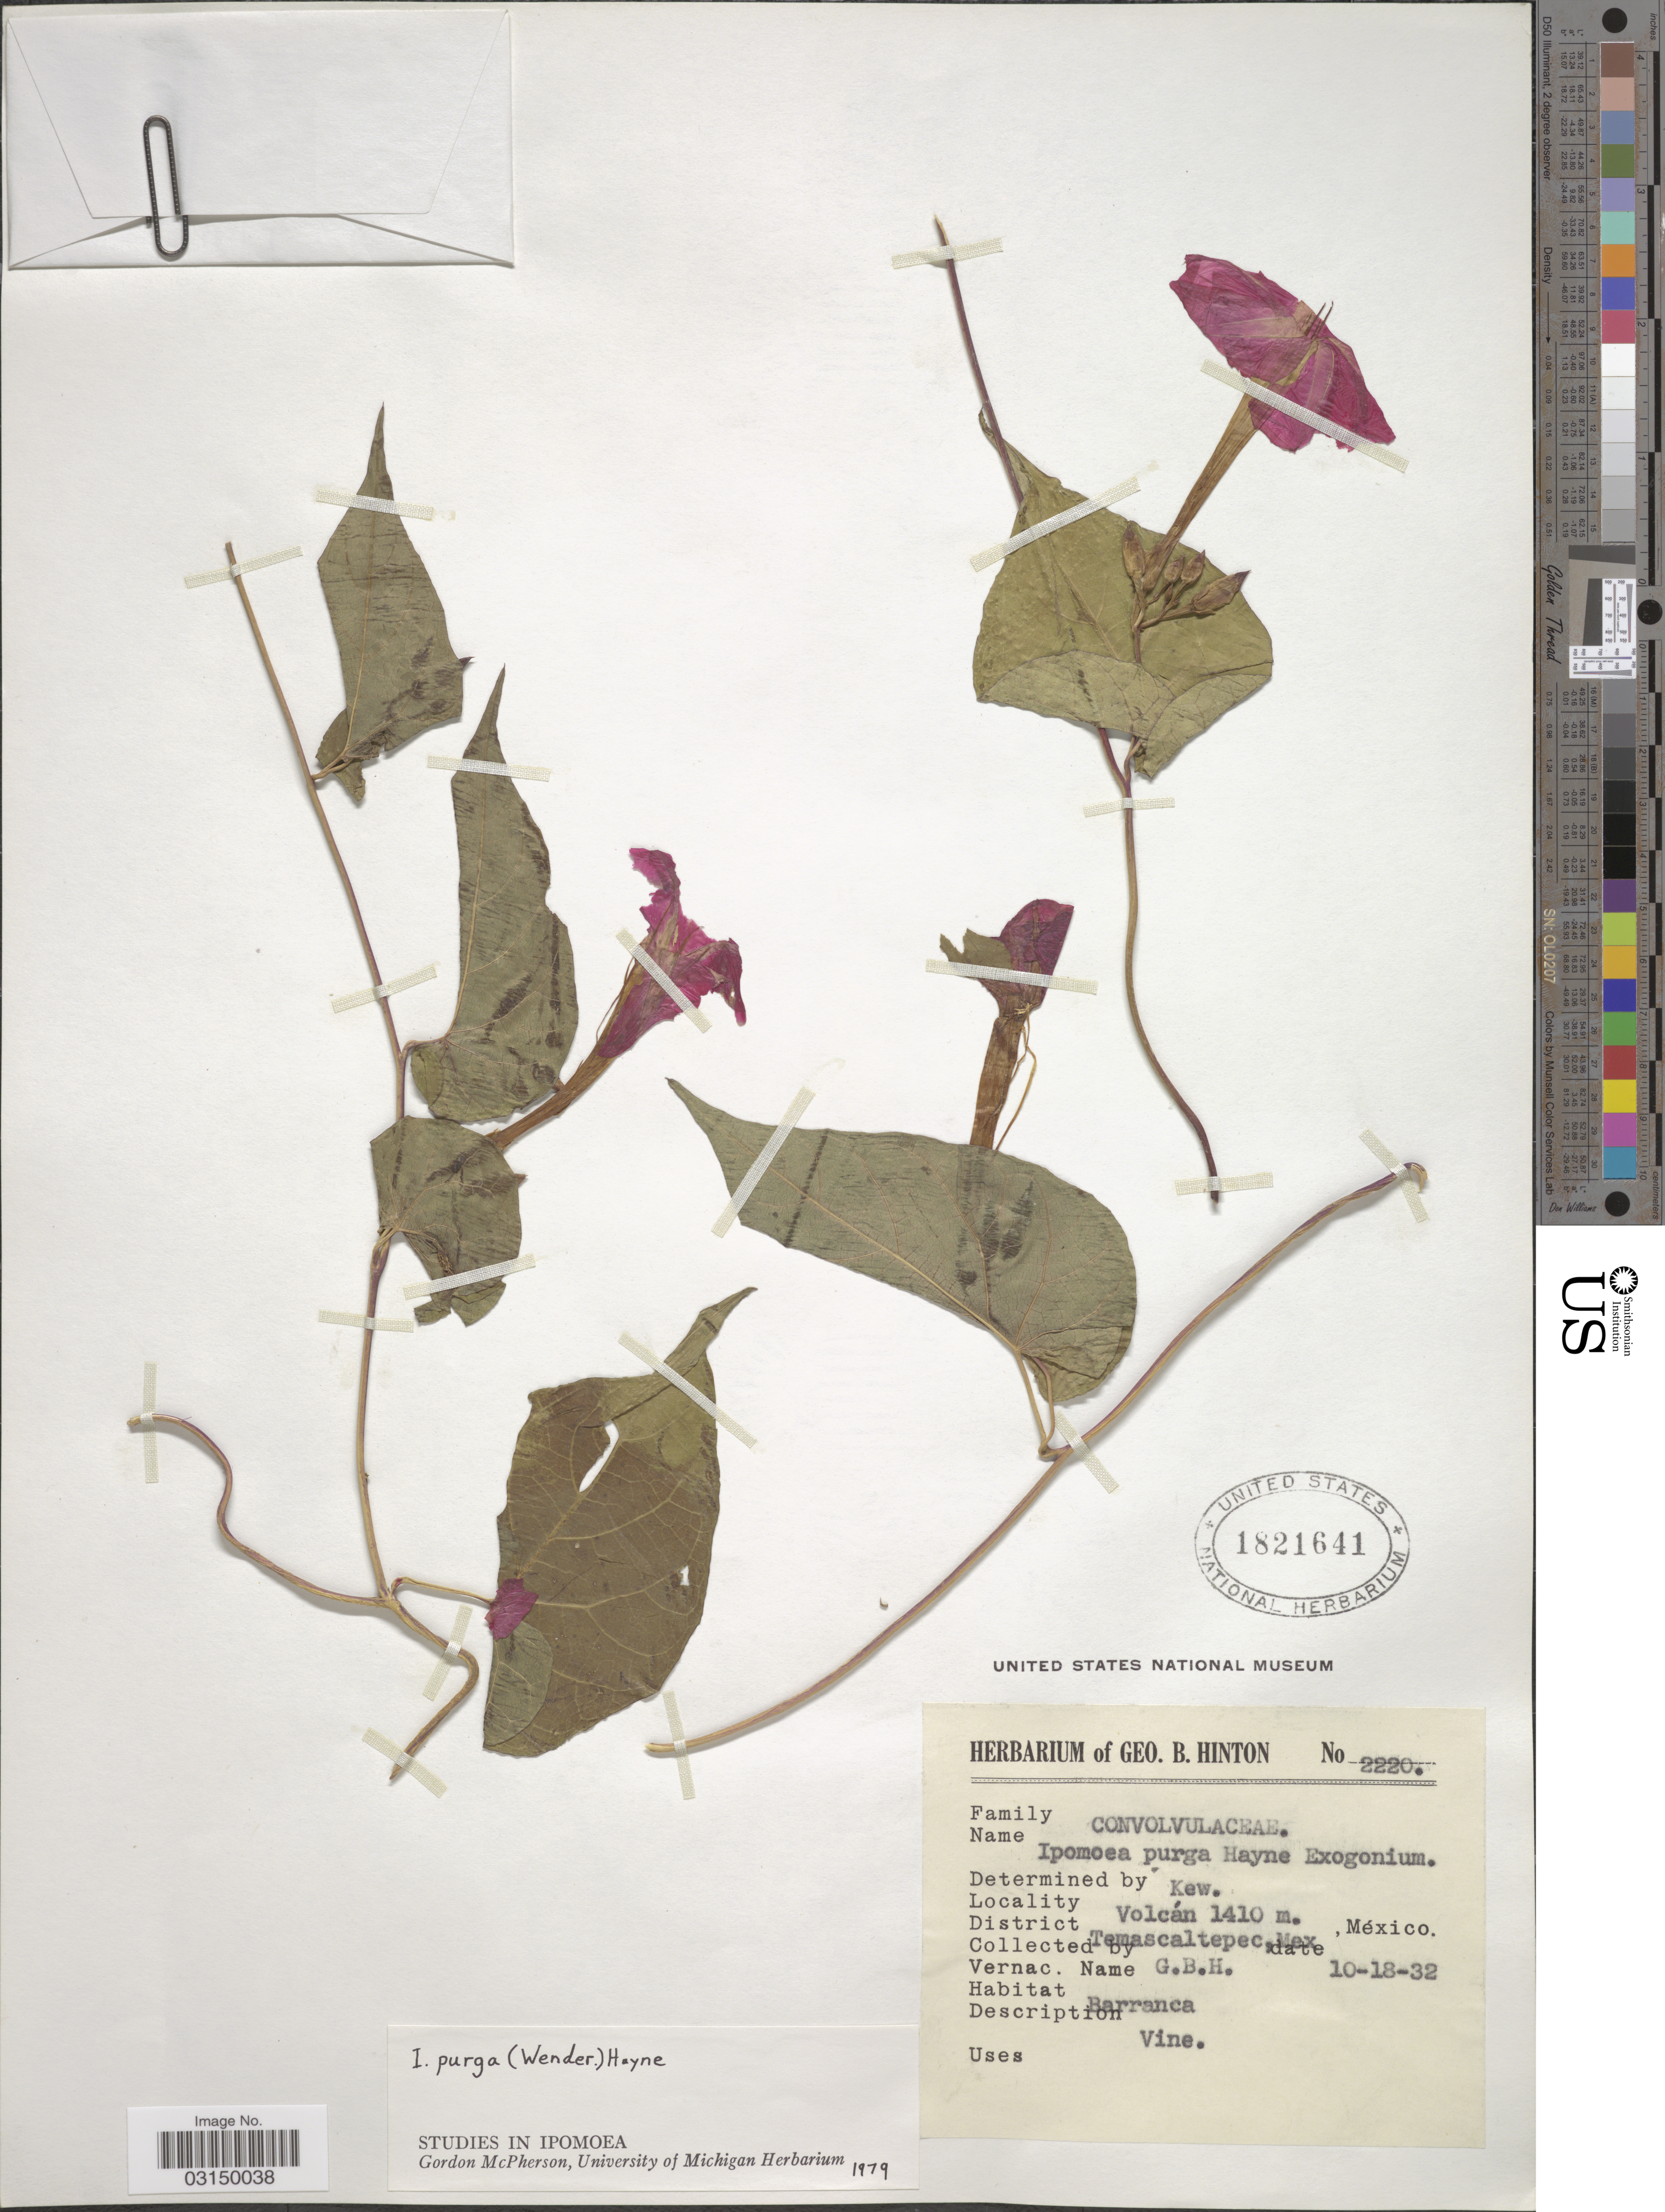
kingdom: Plantae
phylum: Tracheophyta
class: Magnoliopsida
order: Solanales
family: Convolvulaceae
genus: Ipomoea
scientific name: Ipomoea dumosa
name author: (Benth.) L.O. Williams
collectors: G. B. Hinton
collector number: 2220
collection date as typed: Transcribed d/m/y: 18/10/32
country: Mexico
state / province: México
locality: Volcán, District Temascaltepec.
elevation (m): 1410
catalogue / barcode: US 1821641